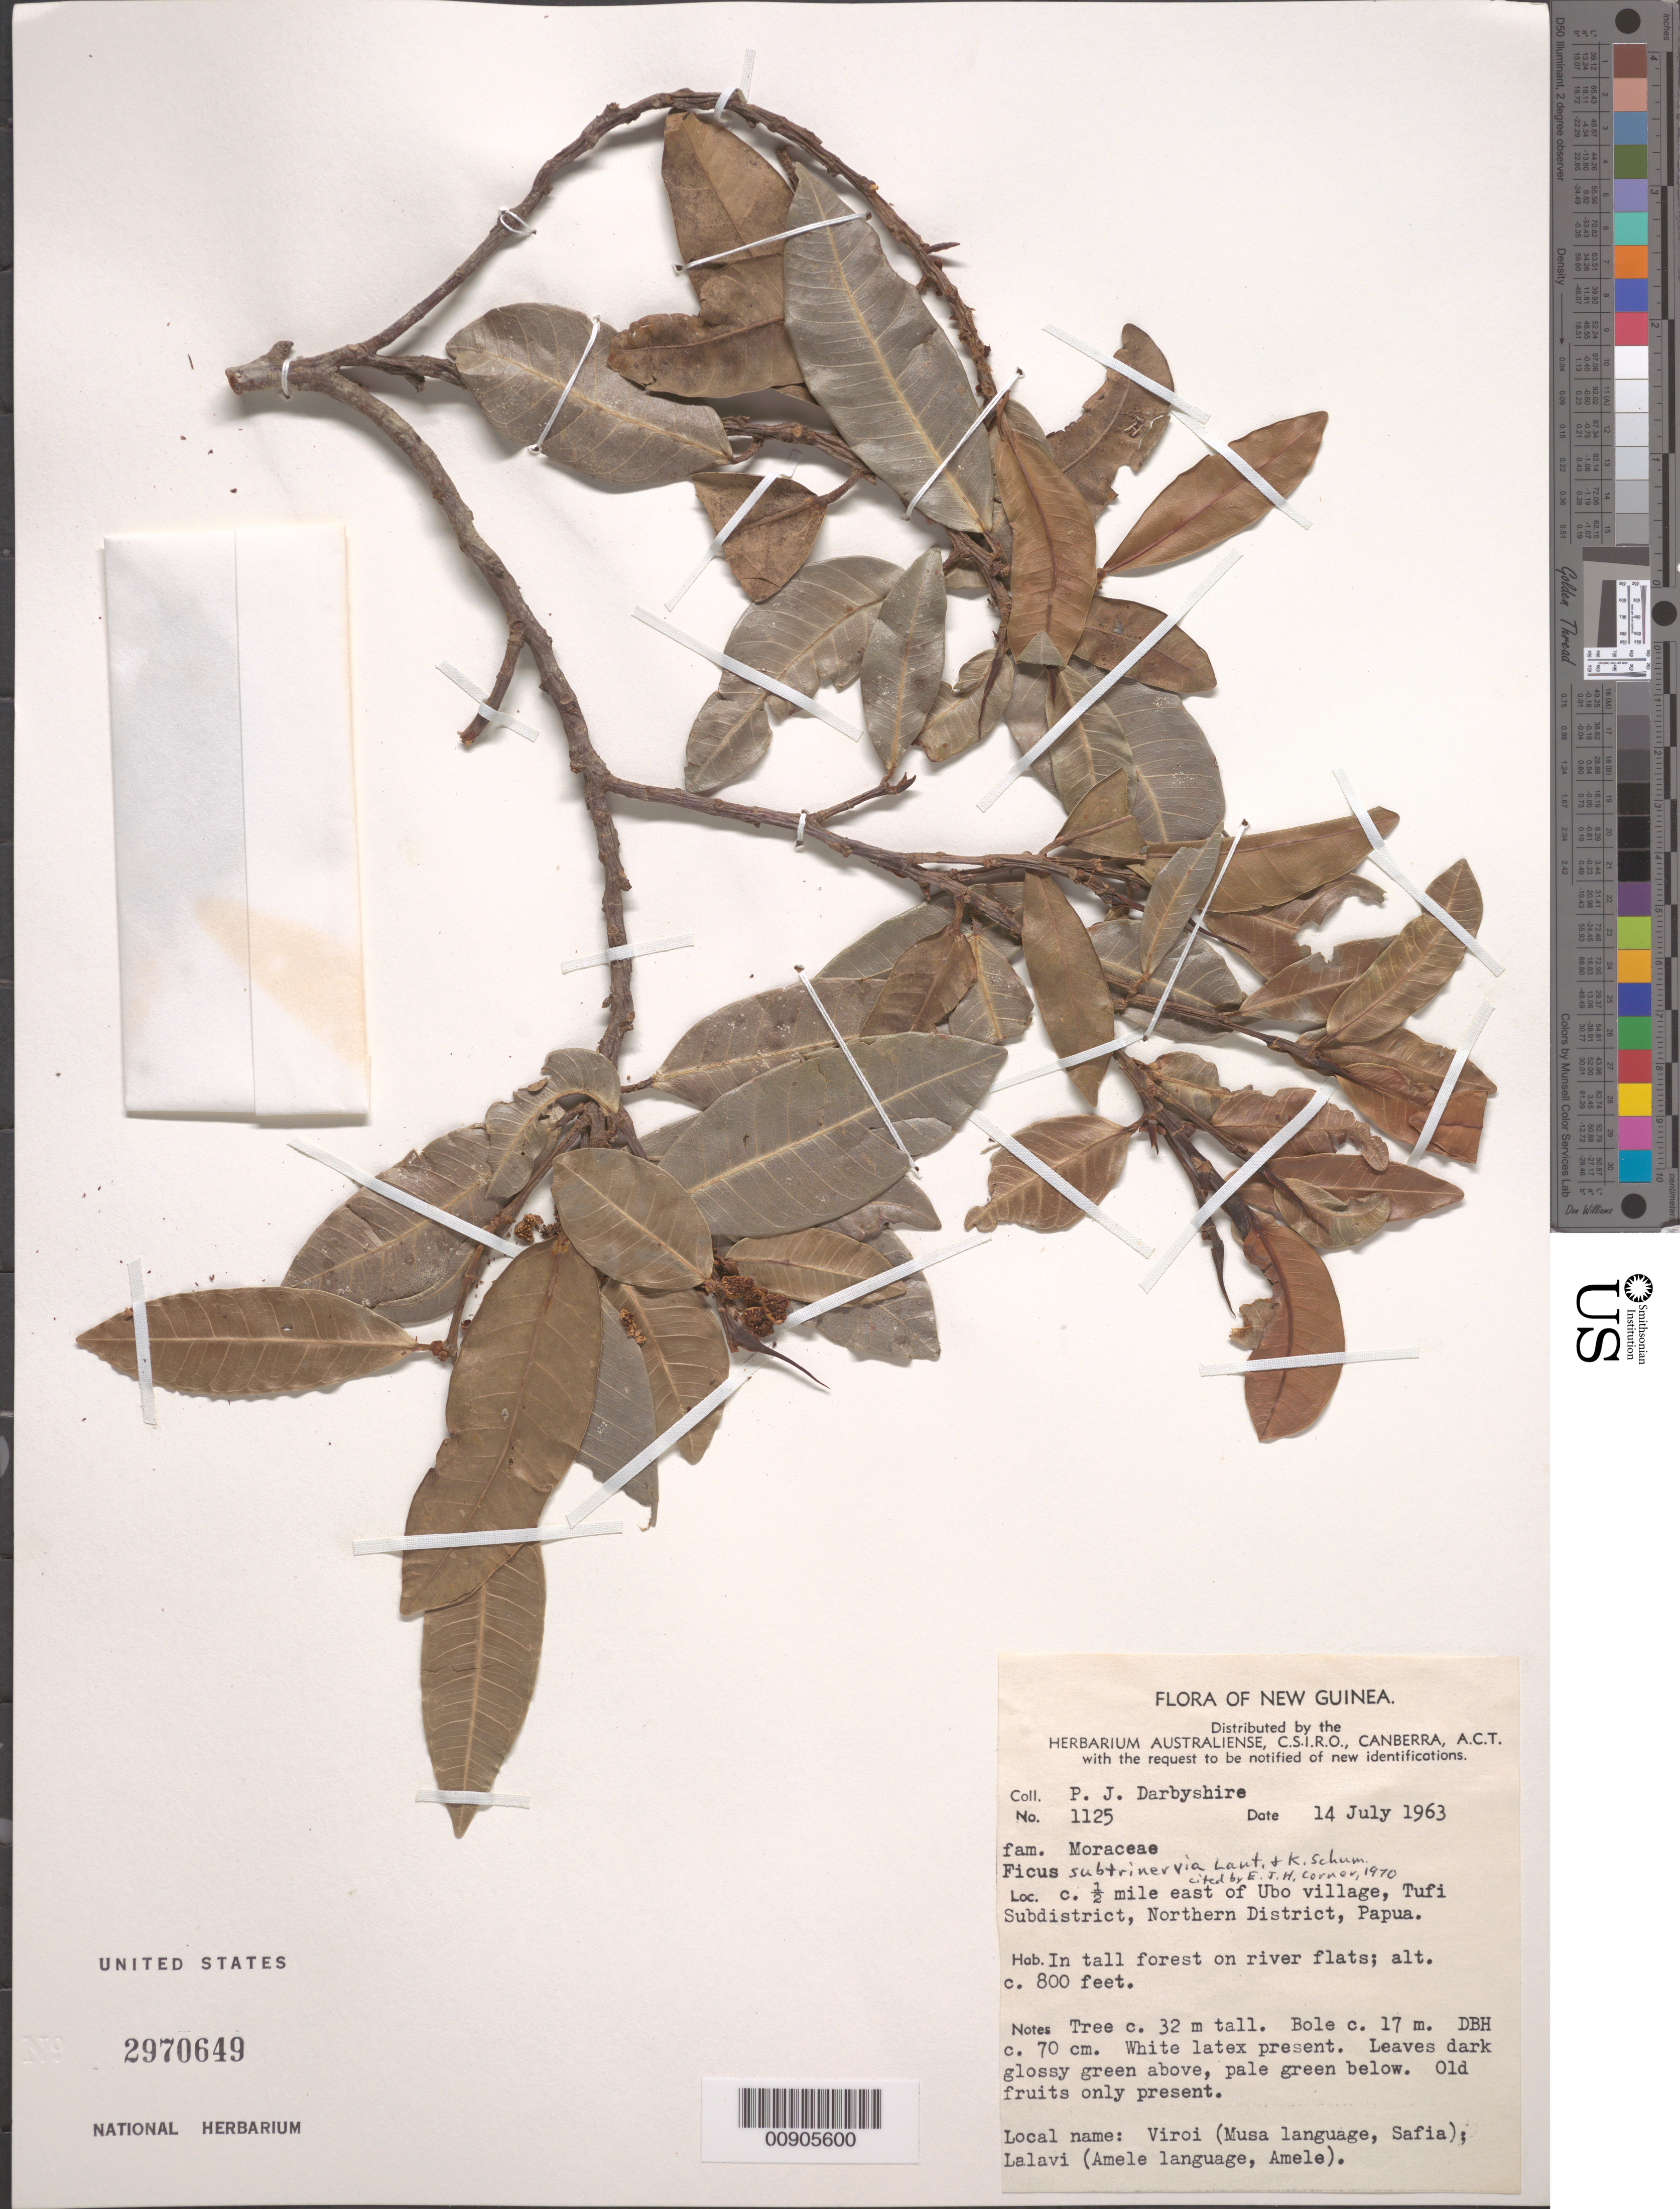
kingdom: Plantae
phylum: Tracheophyta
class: Magnoliopsida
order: Rosales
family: Moraceae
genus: Ficus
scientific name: Ficus subtrinervia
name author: K. Schum. & Lauterb.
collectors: P. Darbyshire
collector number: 1125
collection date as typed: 14 Jul 1963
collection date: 1963-07-14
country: Papua New Guinea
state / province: Northern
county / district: Tufi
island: New Guinea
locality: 1/2 mile E. of Ubo village, Tufi Subdistrict, Northern District, Papua.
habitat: In tall forest on river flats.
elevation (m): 244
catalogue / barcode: US 2970649